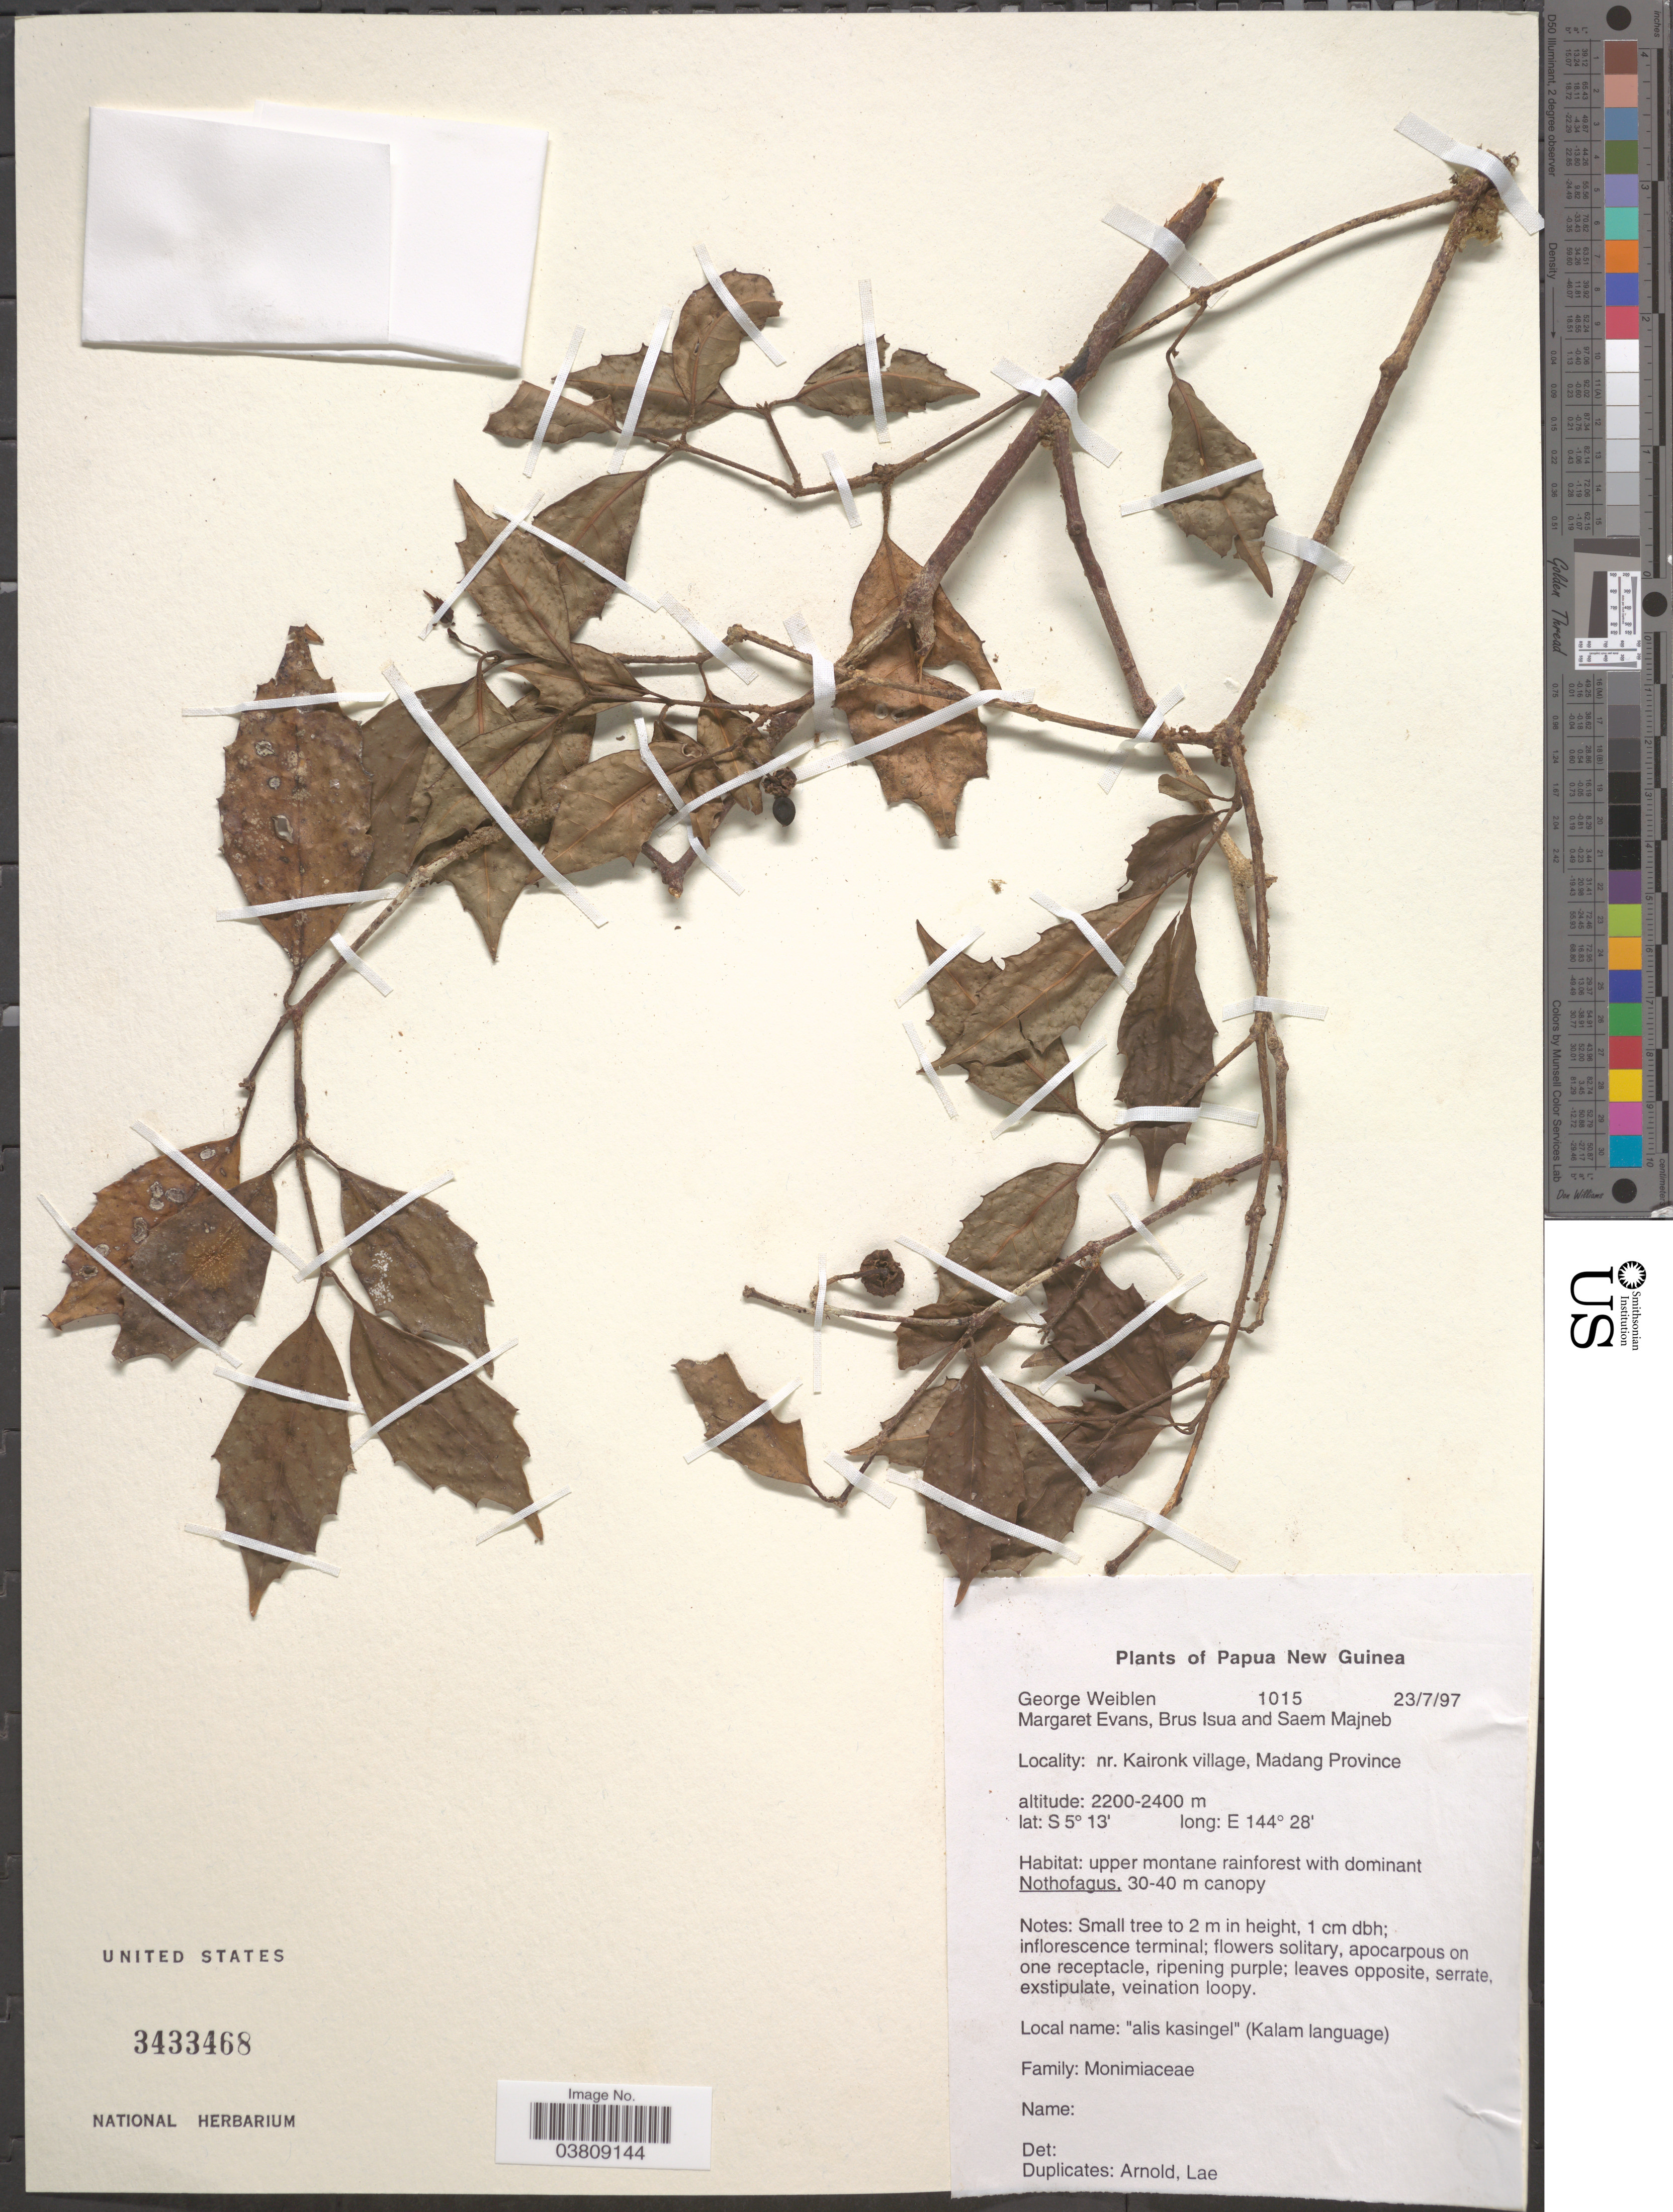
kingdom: Plantae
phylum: Tracheophyta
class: Magnoliopsida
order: Laurales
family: Monimiaceae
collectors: G. D. Weiblen, M. Evans, B. Isua & S. Majneb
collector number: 1015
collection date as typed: Transcribed d/m/y: 23/7/97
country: Papua New Guinea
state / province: Madang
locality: Nr. Kaironk village.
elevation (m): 2200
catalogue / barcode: US 3433468